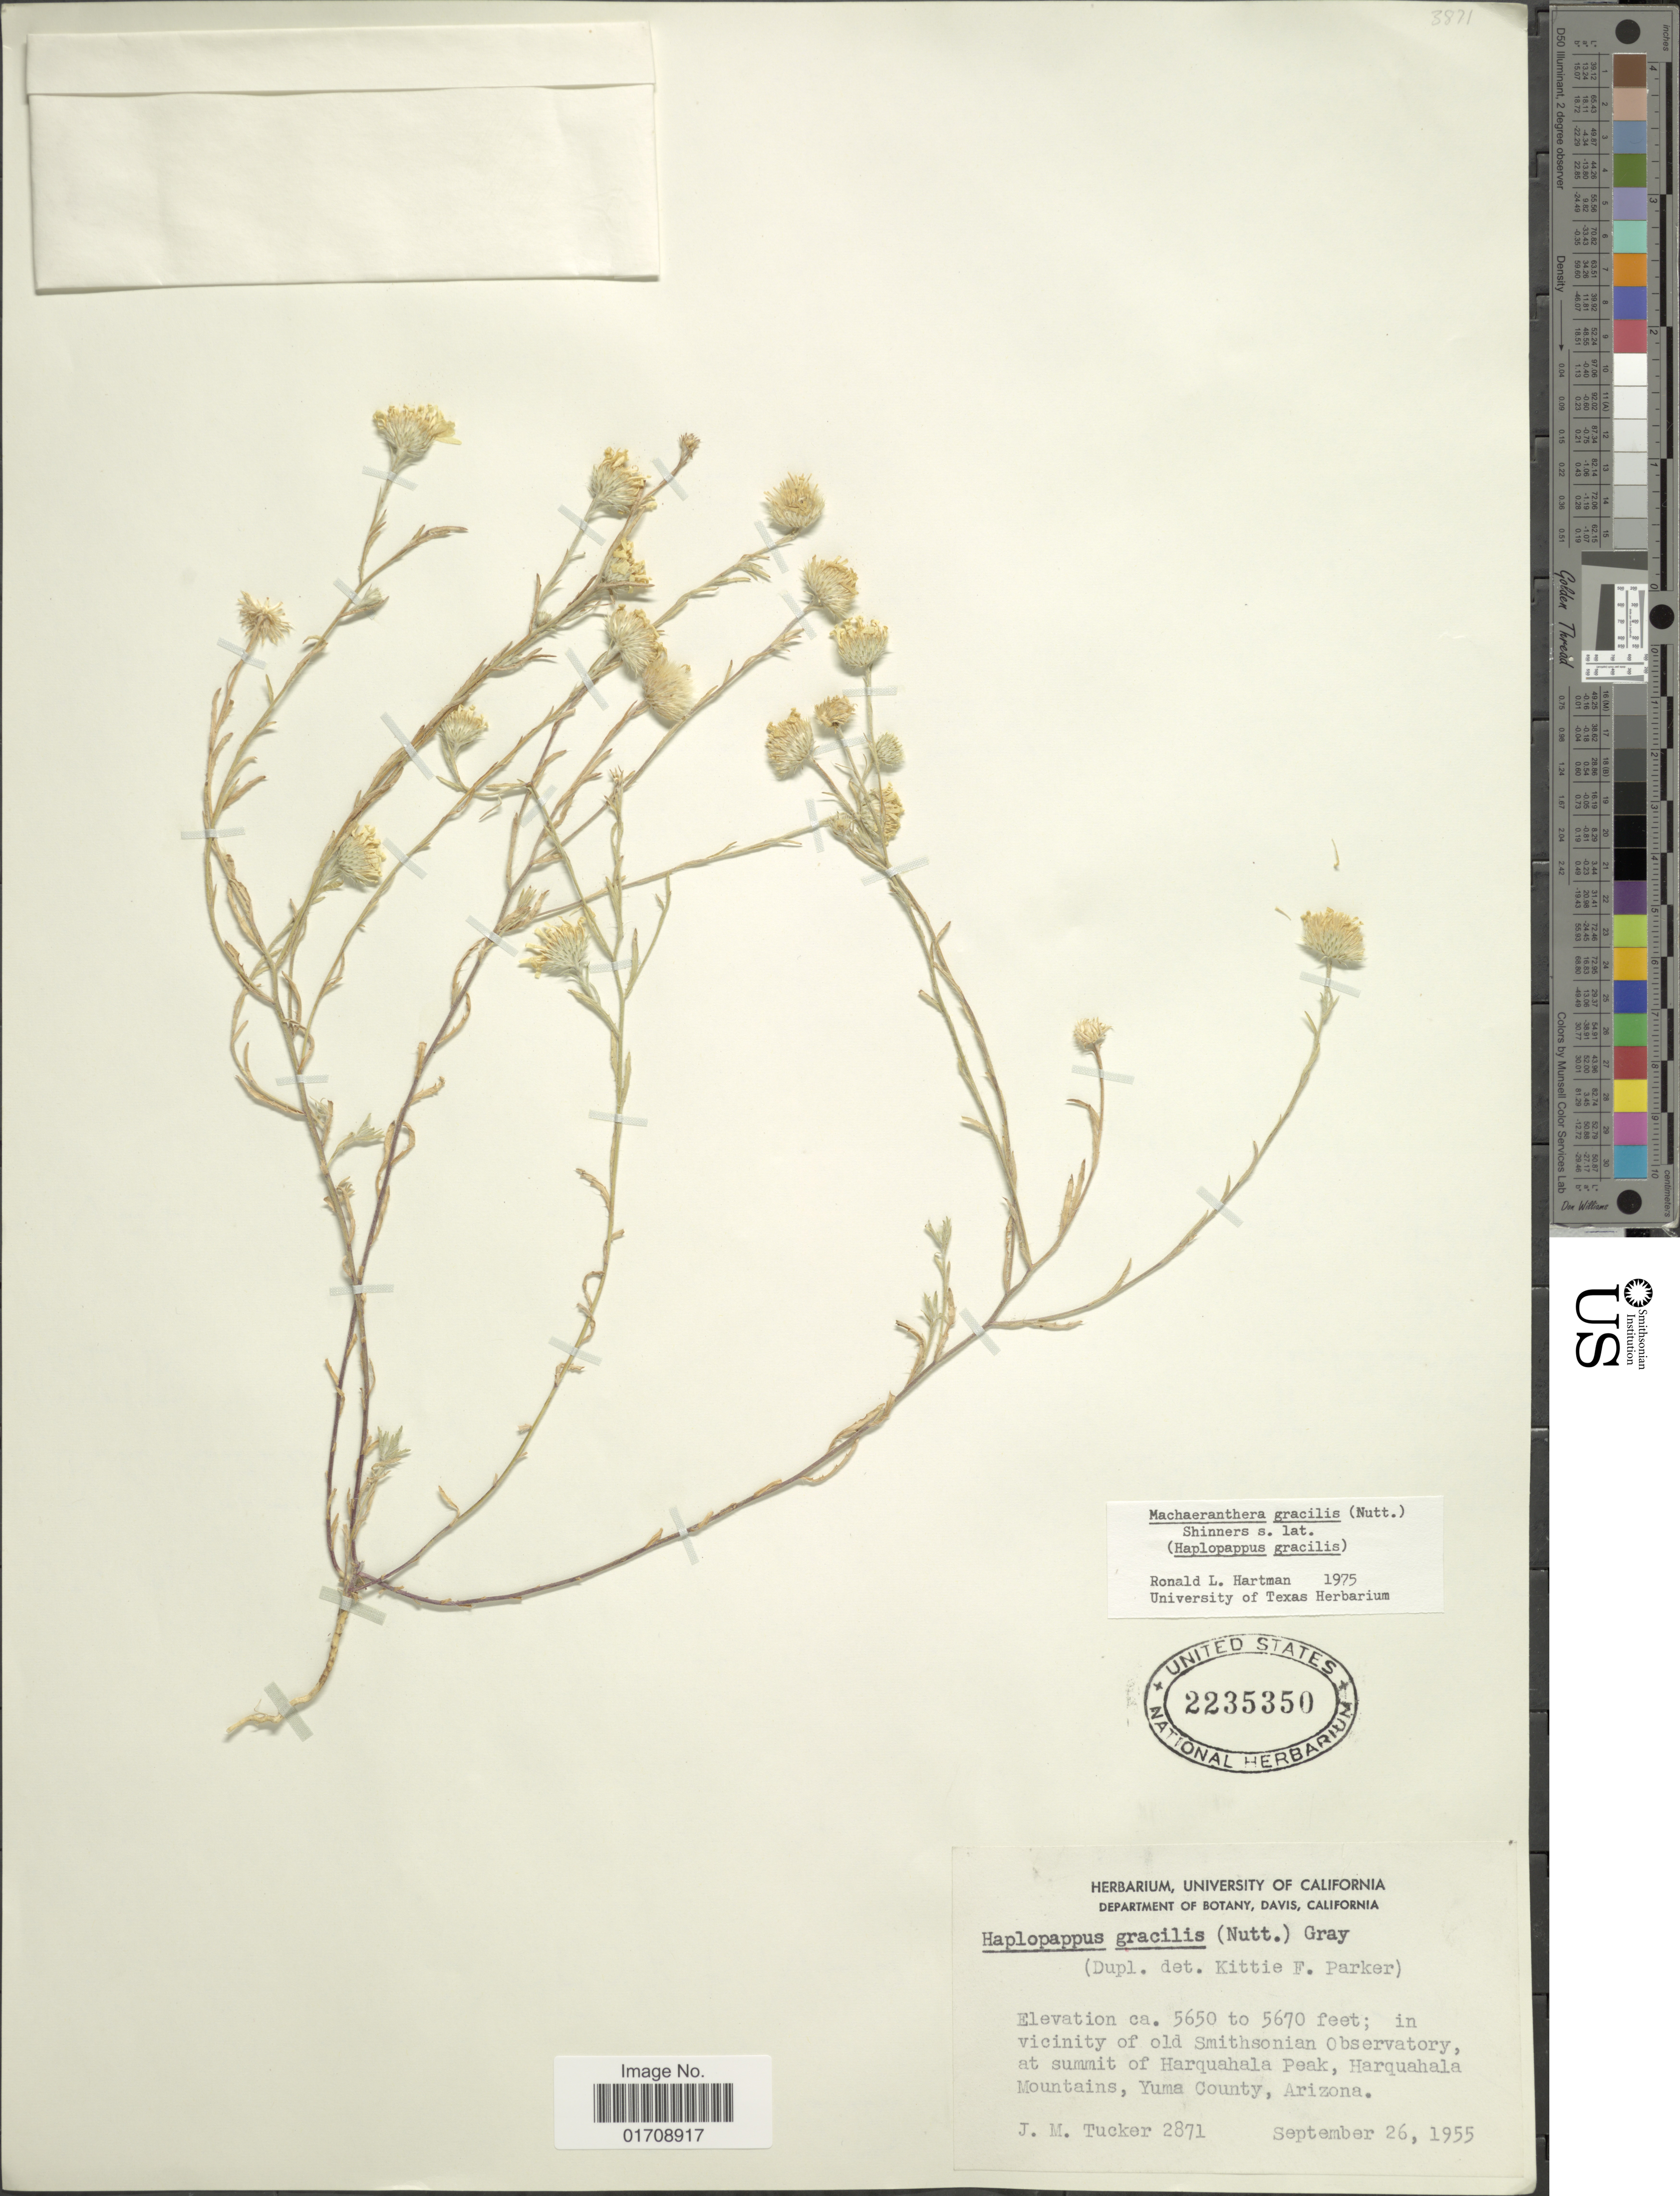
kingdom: Plantae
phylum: Tracheophyta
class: Magnoliopsida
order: Asterales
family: Asteraceae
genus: Machaeranthera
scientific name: Machaeranthera gracilis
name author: (Nutt.) Shinners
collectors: J. M. Tucker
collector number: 2871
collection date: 1955-09-26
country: United States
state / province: Arizona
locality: In vicinity of old Smithsonian Observatory, at summit of Harquahala Peak, Harquahala Mountains, Yuma County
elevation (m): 1722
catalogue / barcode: US 2235350